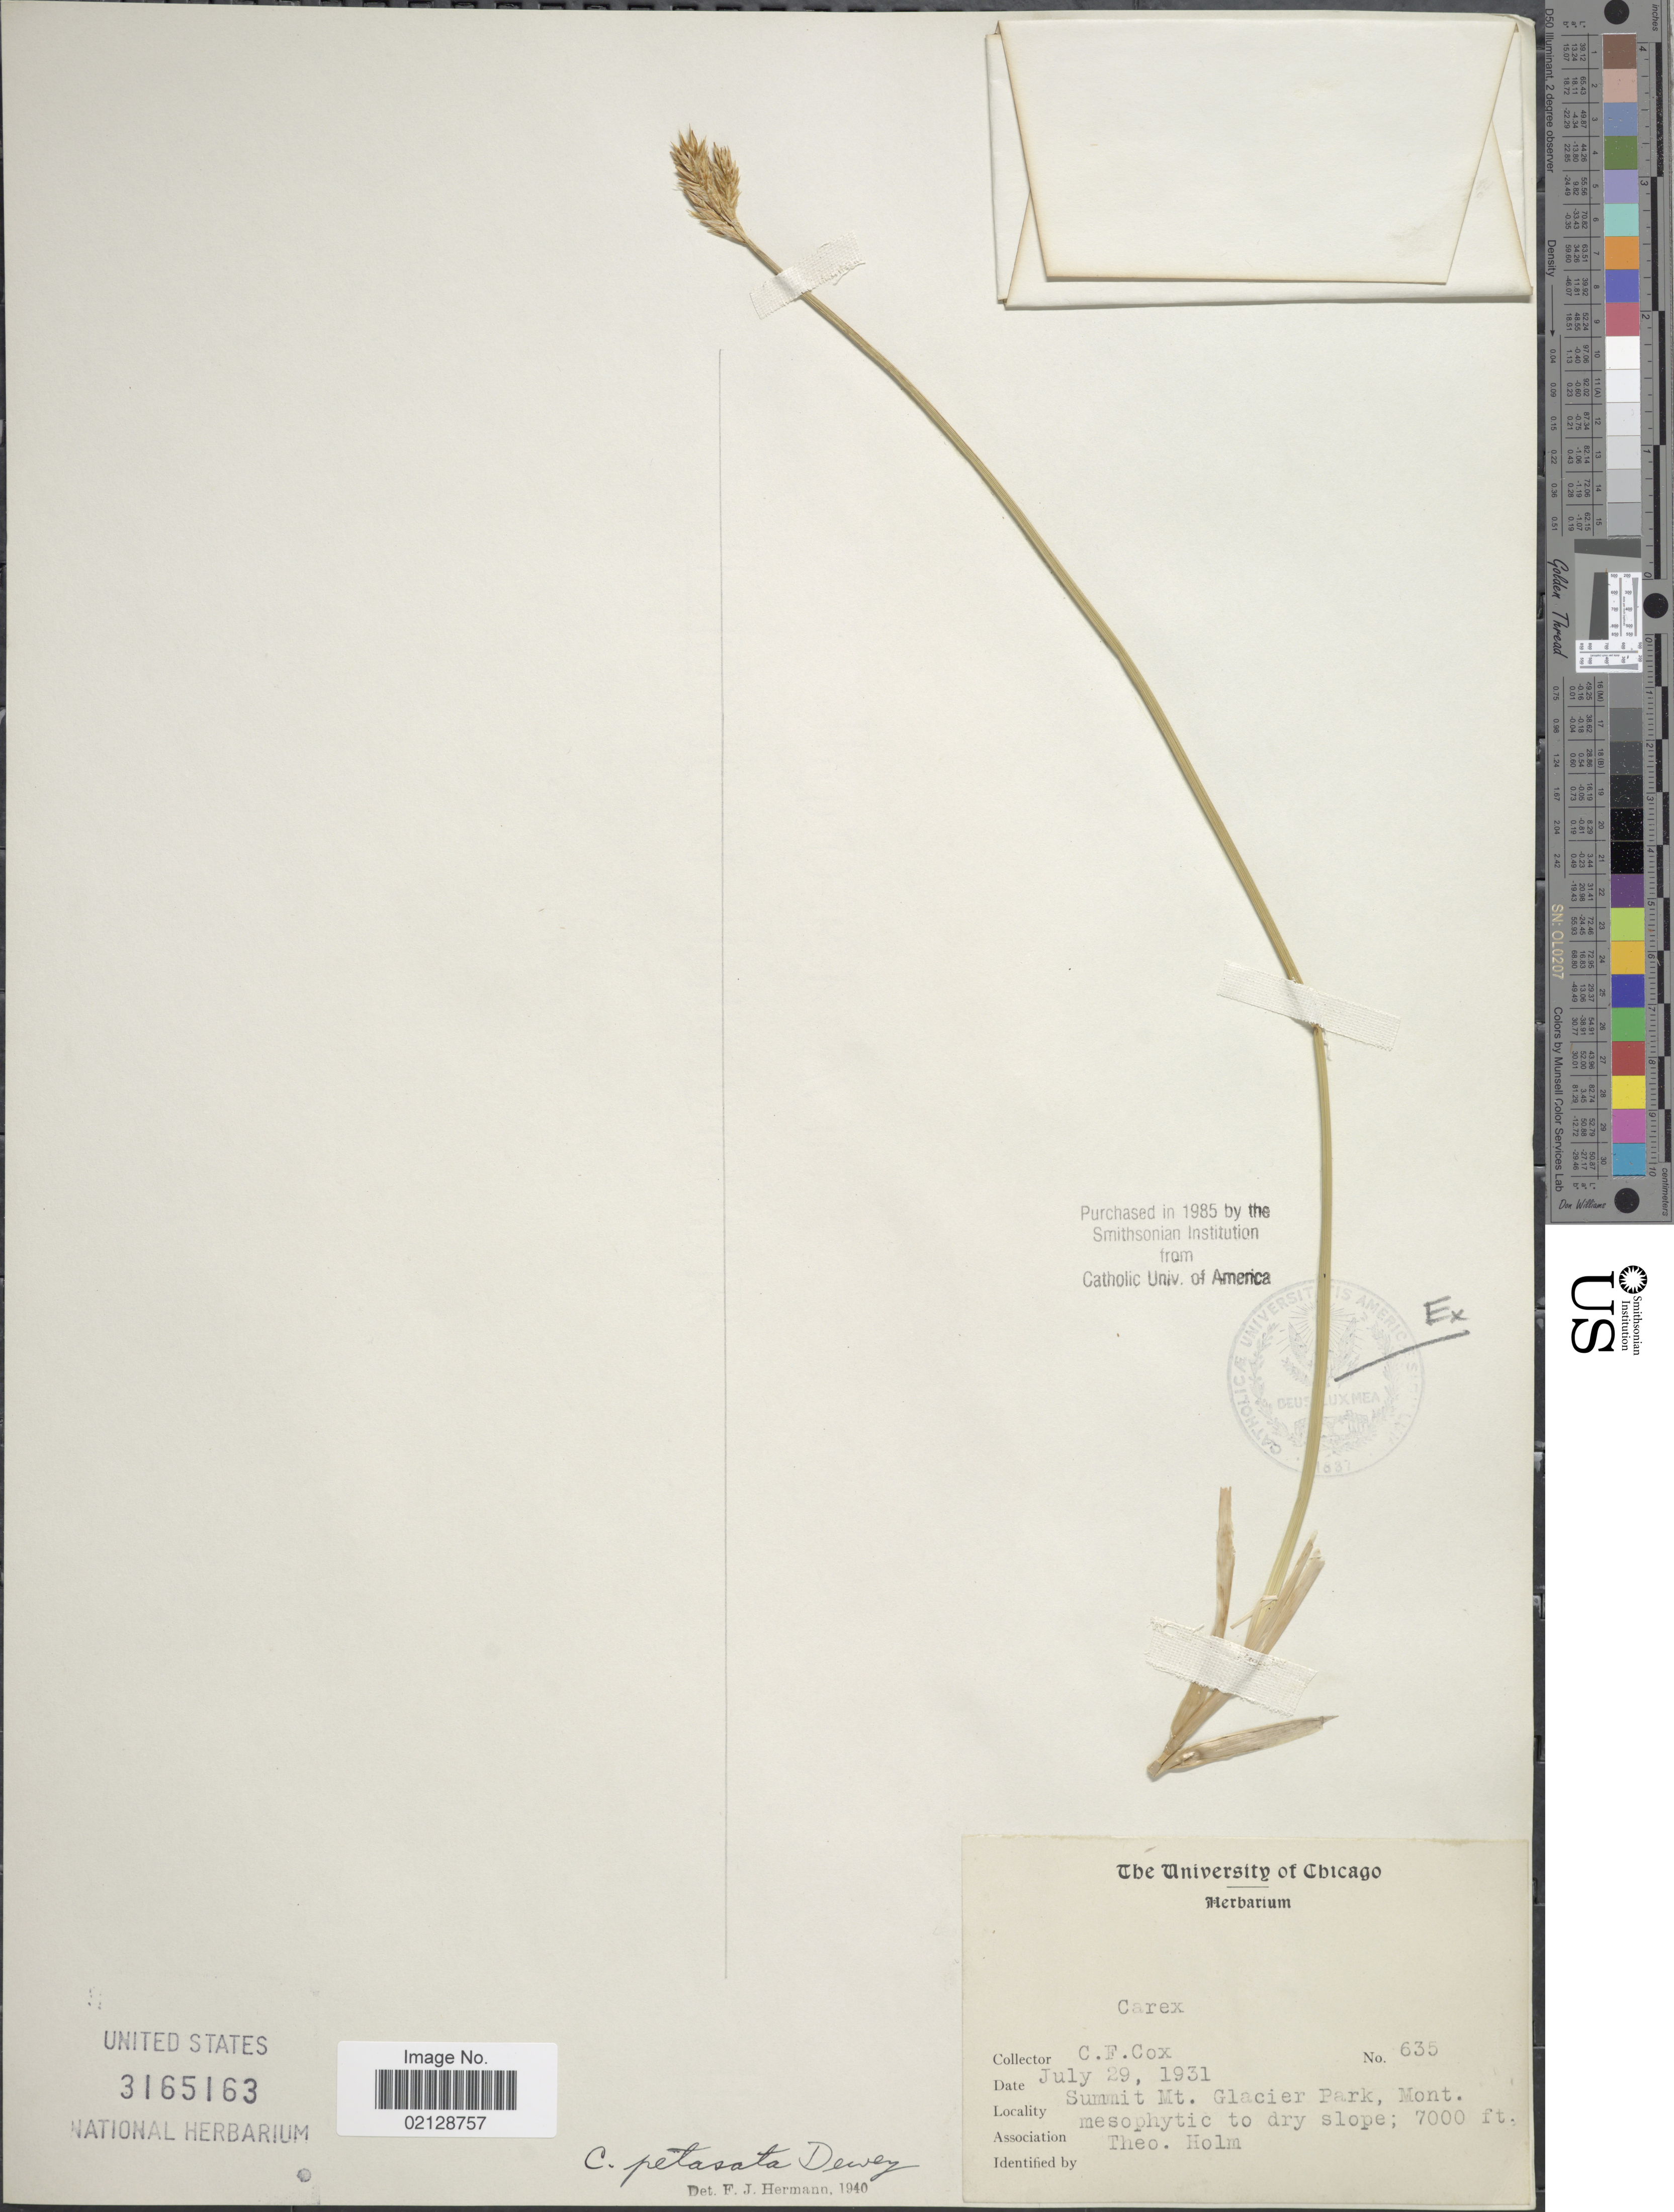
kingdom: Plantae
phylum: Tracheophyta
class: Liliopsida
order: Poales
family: Cyperaceae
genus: Carex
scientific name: Carex petasata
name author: Dewey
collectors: H. T. Holm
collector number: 635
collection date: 1931-07-29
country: United States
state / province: Montana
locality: Summit Mt., Glacier Park, Mont.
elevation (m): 2134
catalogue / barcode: US 3165163